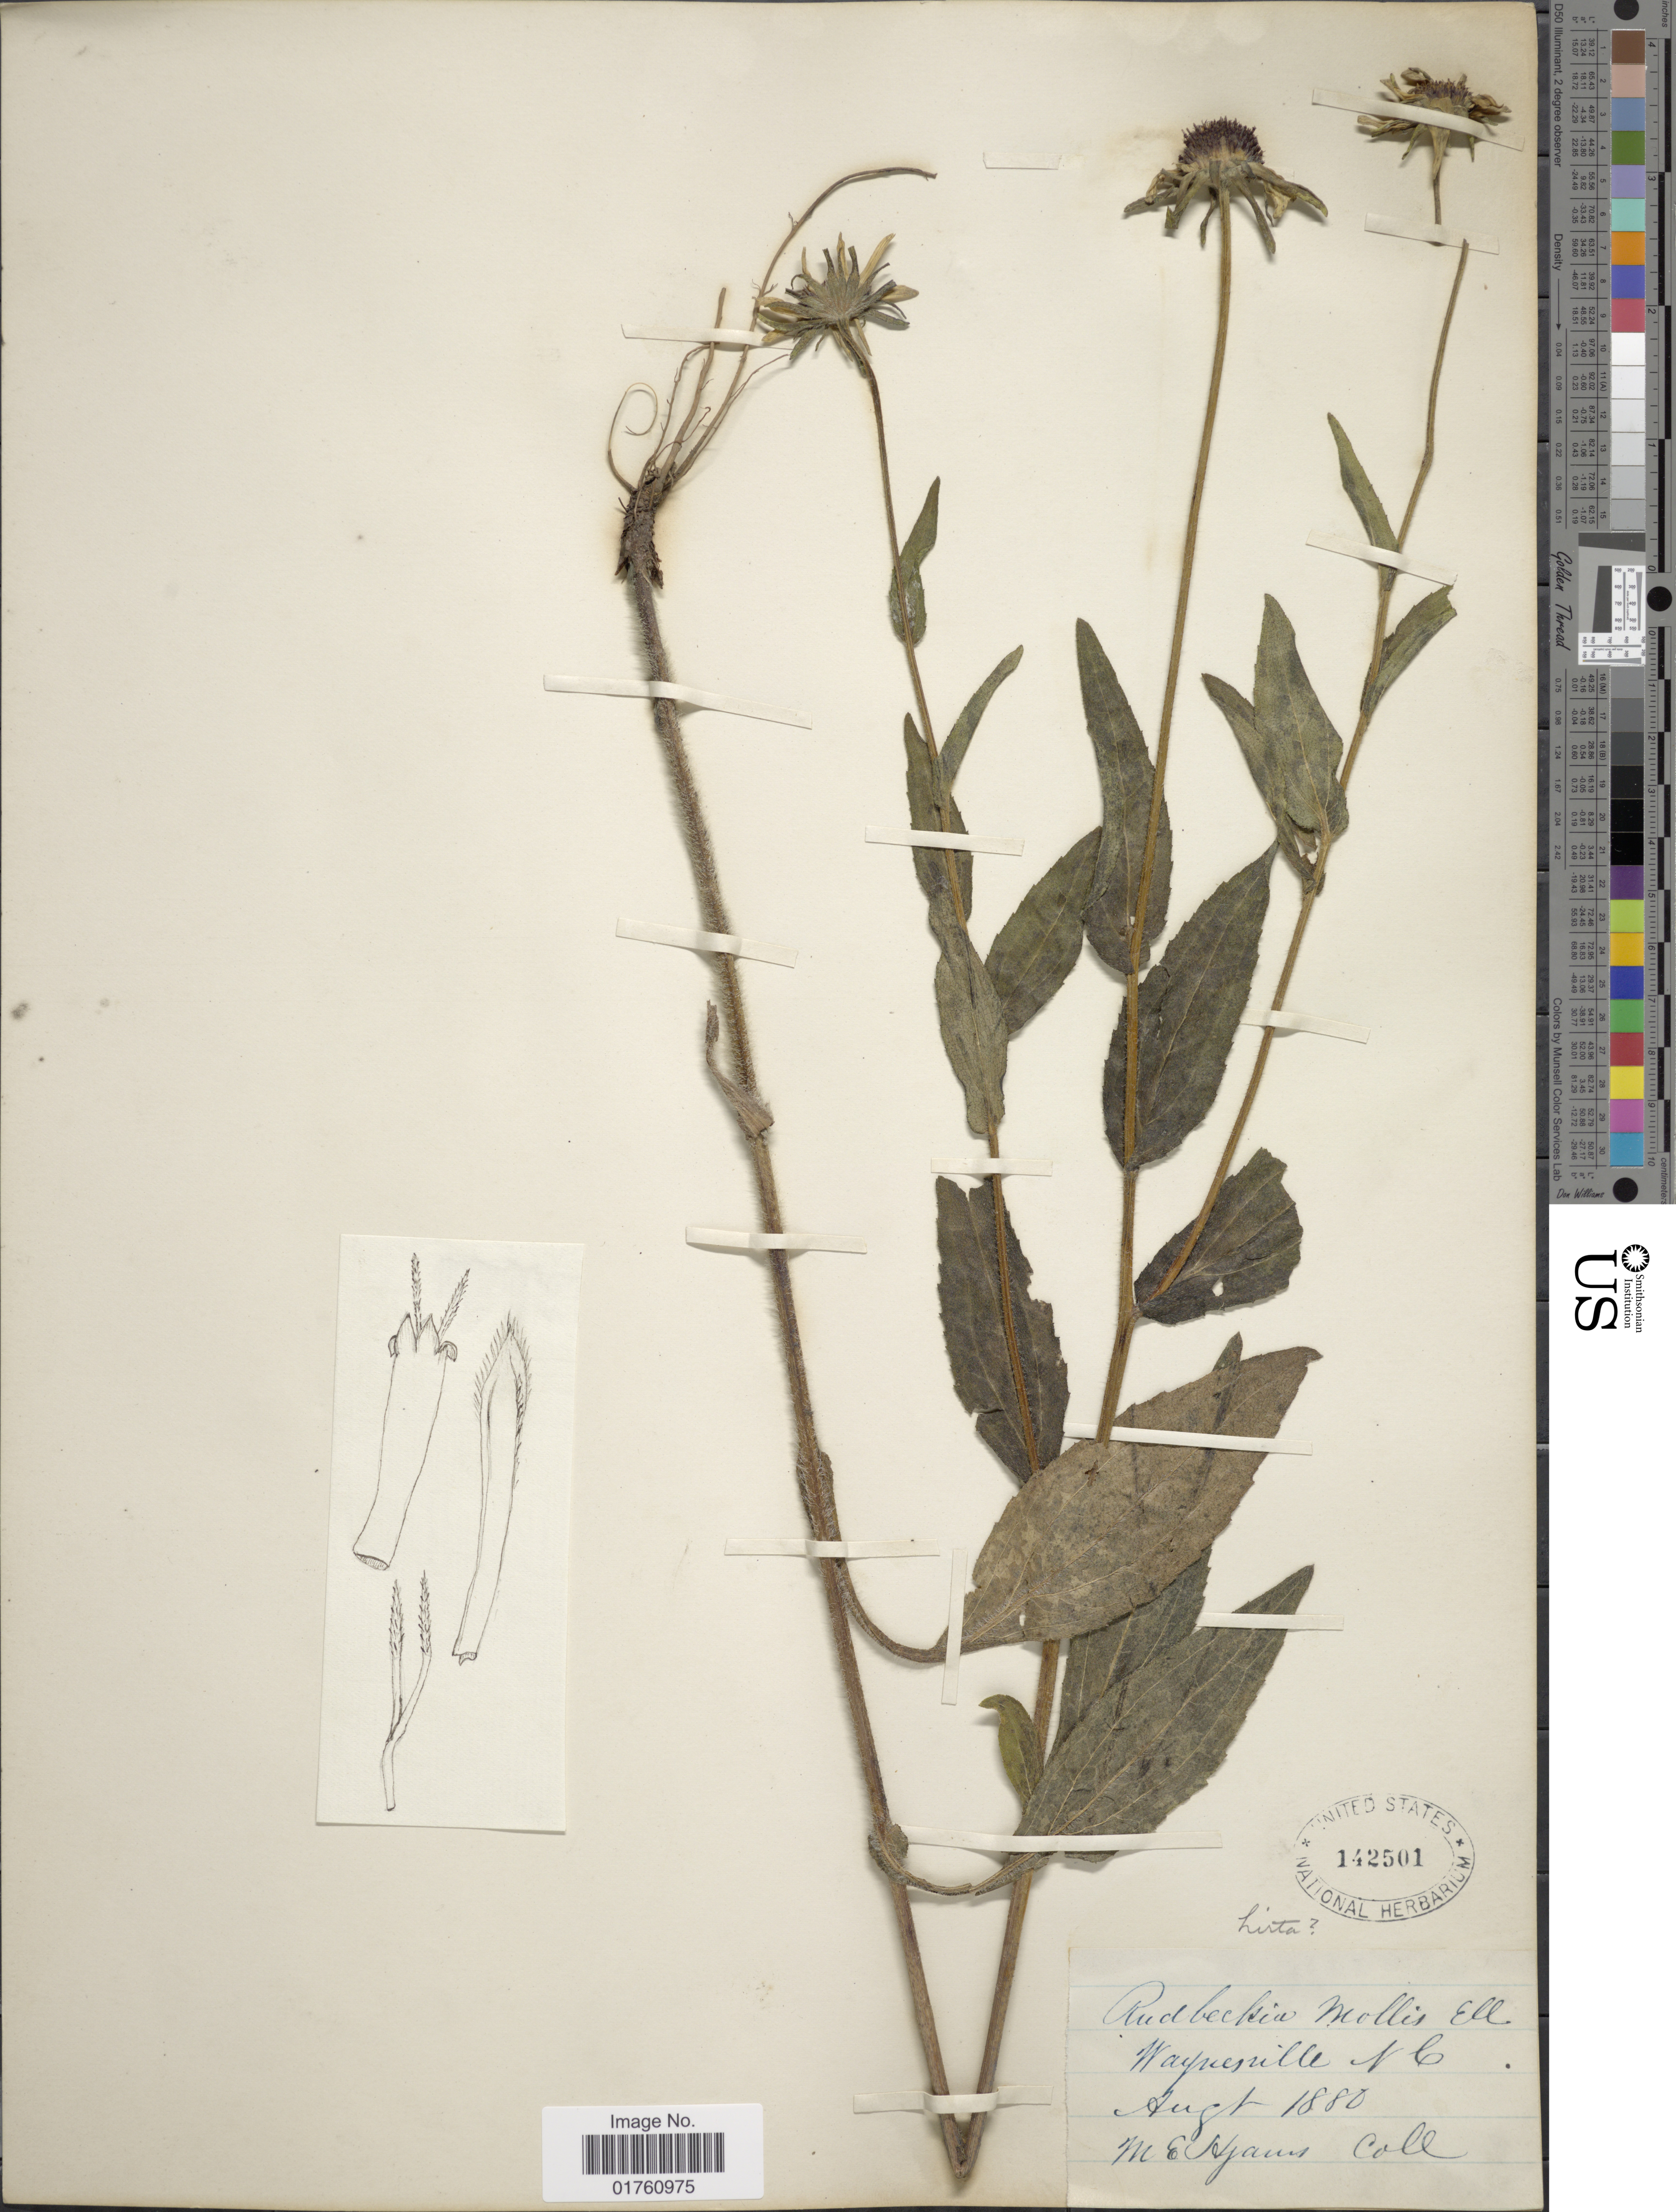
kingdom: Plantae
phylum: Tracheophyta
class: Magnoliopsida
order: Asterales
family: Asteraceae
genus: Rudbeckia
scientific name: Rudbeckia hirta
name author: L.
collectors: M. E. Hyams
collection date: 1880-08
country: United States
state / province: North Carolina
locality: Waynesville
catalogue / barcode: US 142501